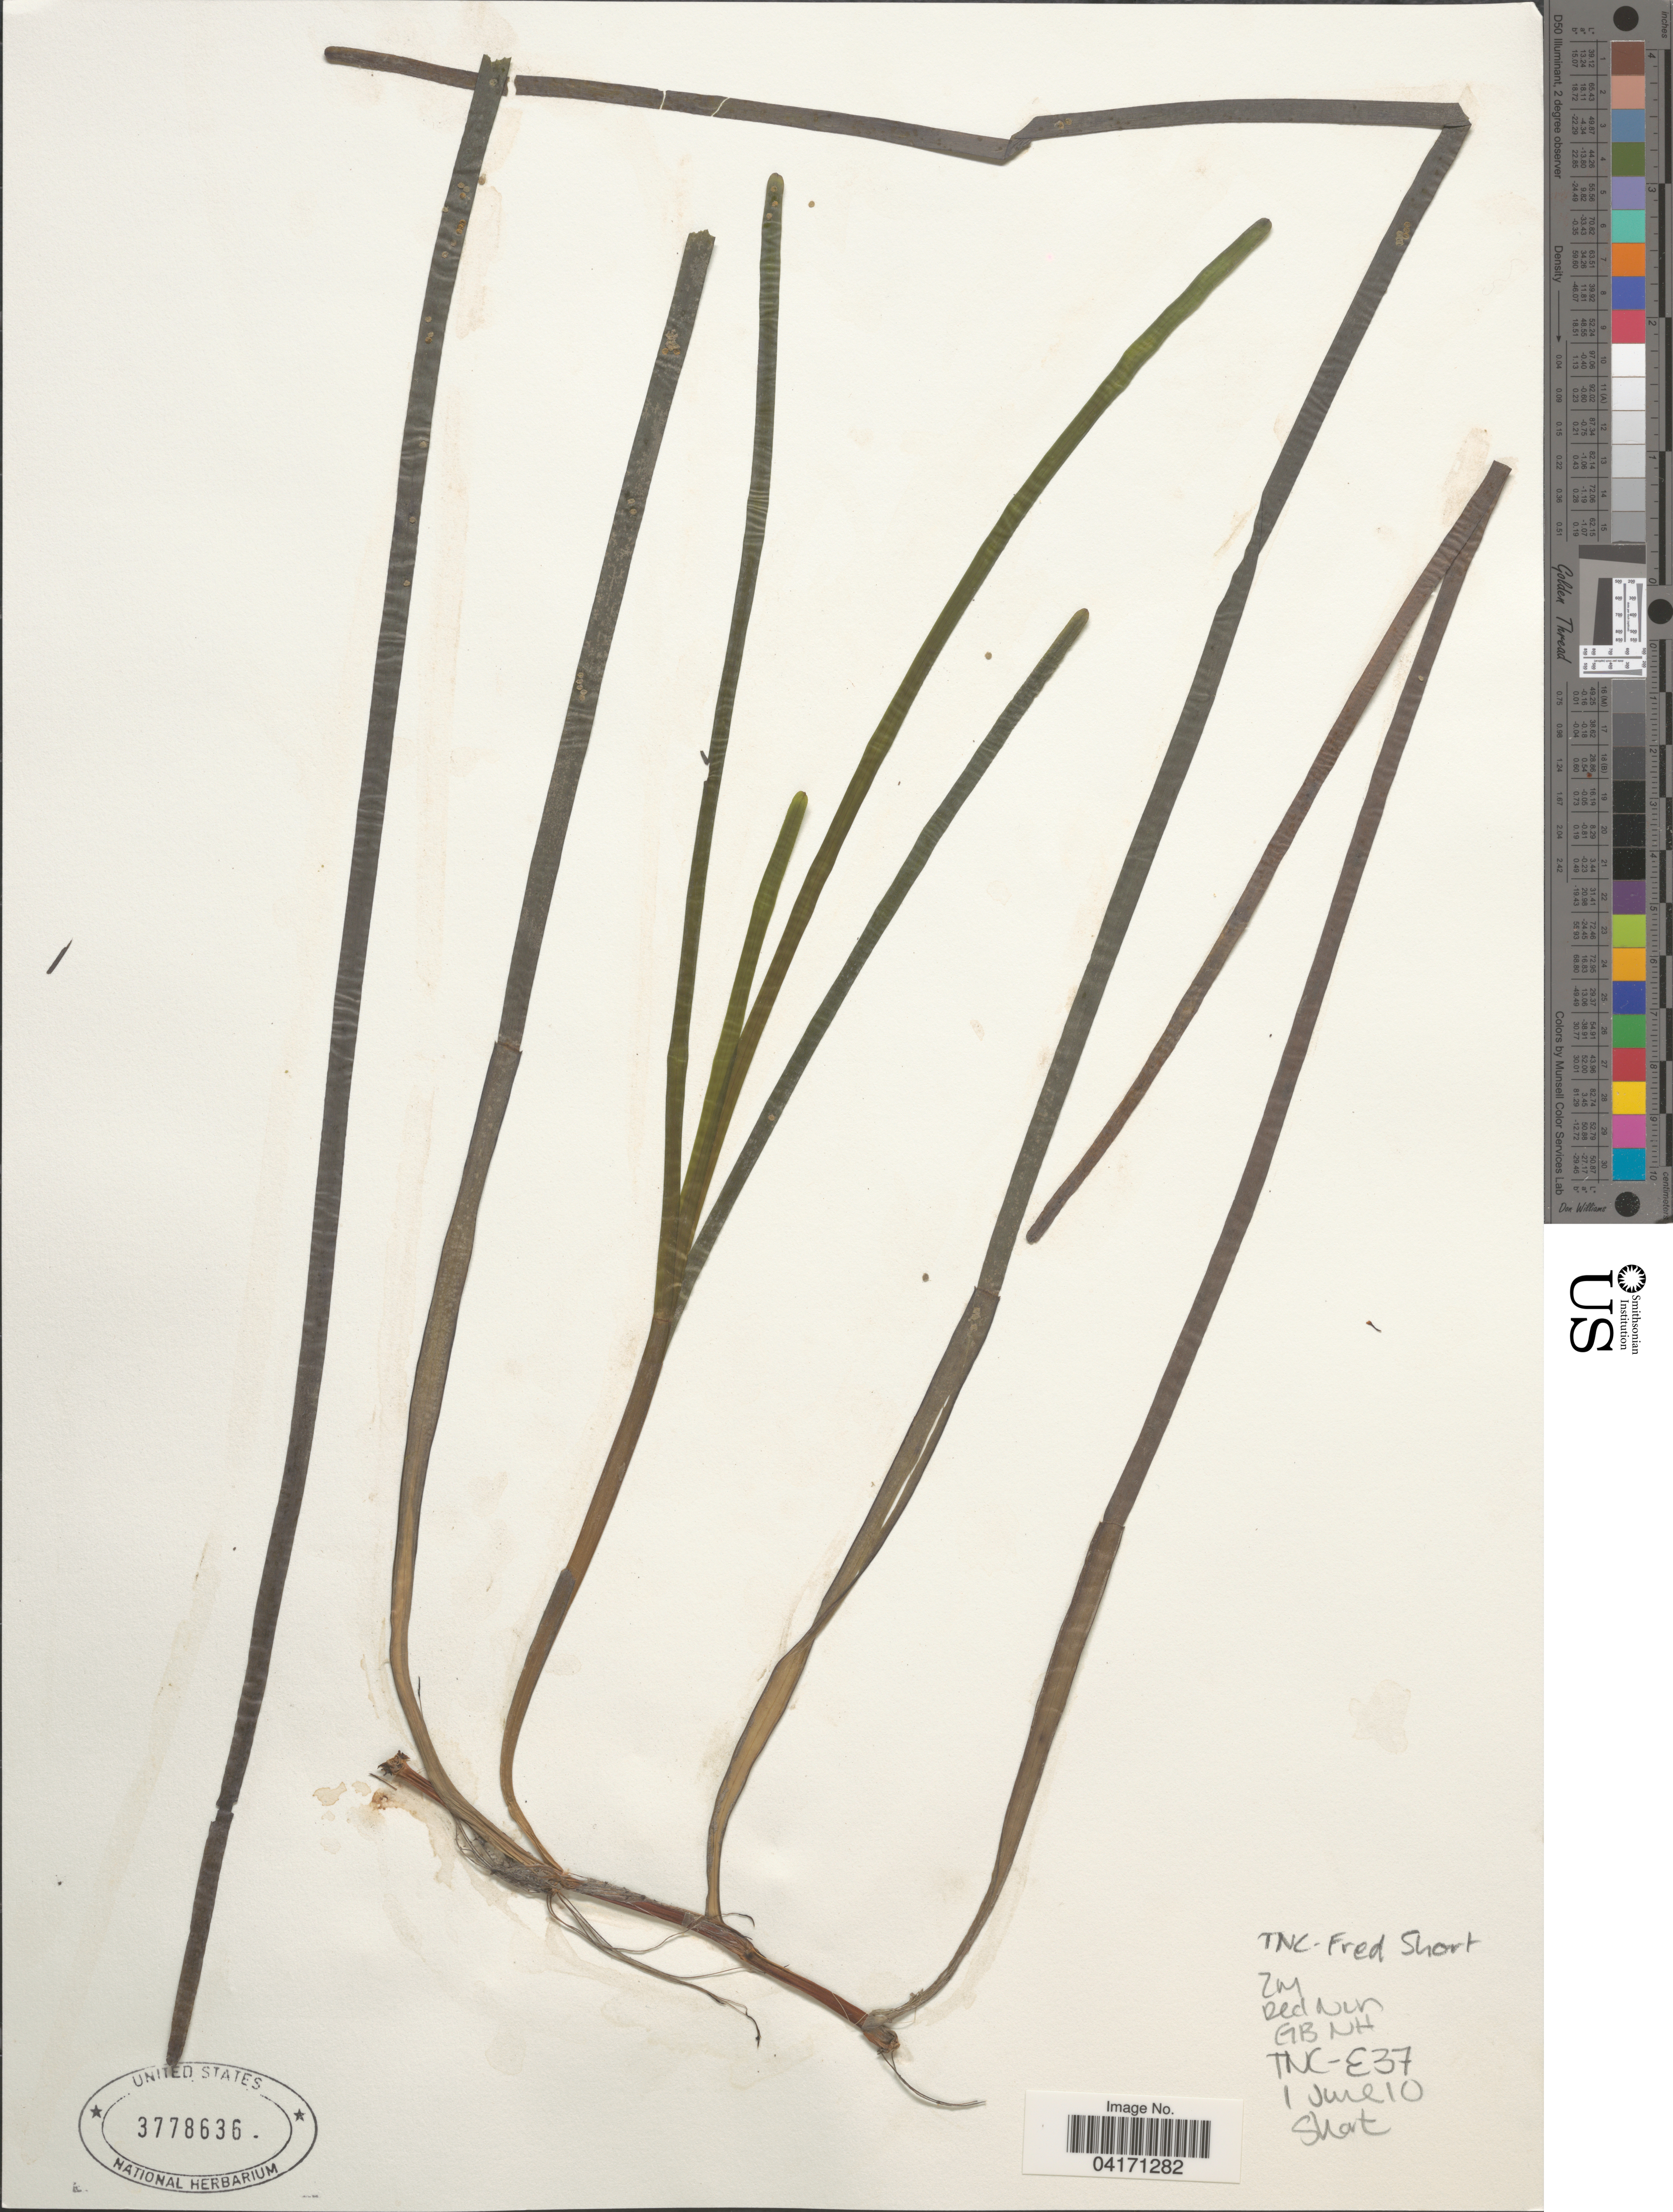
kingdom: Plantae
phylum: Tracheophyta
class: Liliopsida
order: Alismatales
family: Zosteraceae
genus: Zostera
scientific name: Zostera marina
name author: L.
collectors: F. Short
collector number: TNC-E37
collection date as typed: Transcribed d/m/y: 1/6/10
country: United States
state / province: New Hampshire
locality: Red Nun. GB.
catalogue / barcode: US 3778636